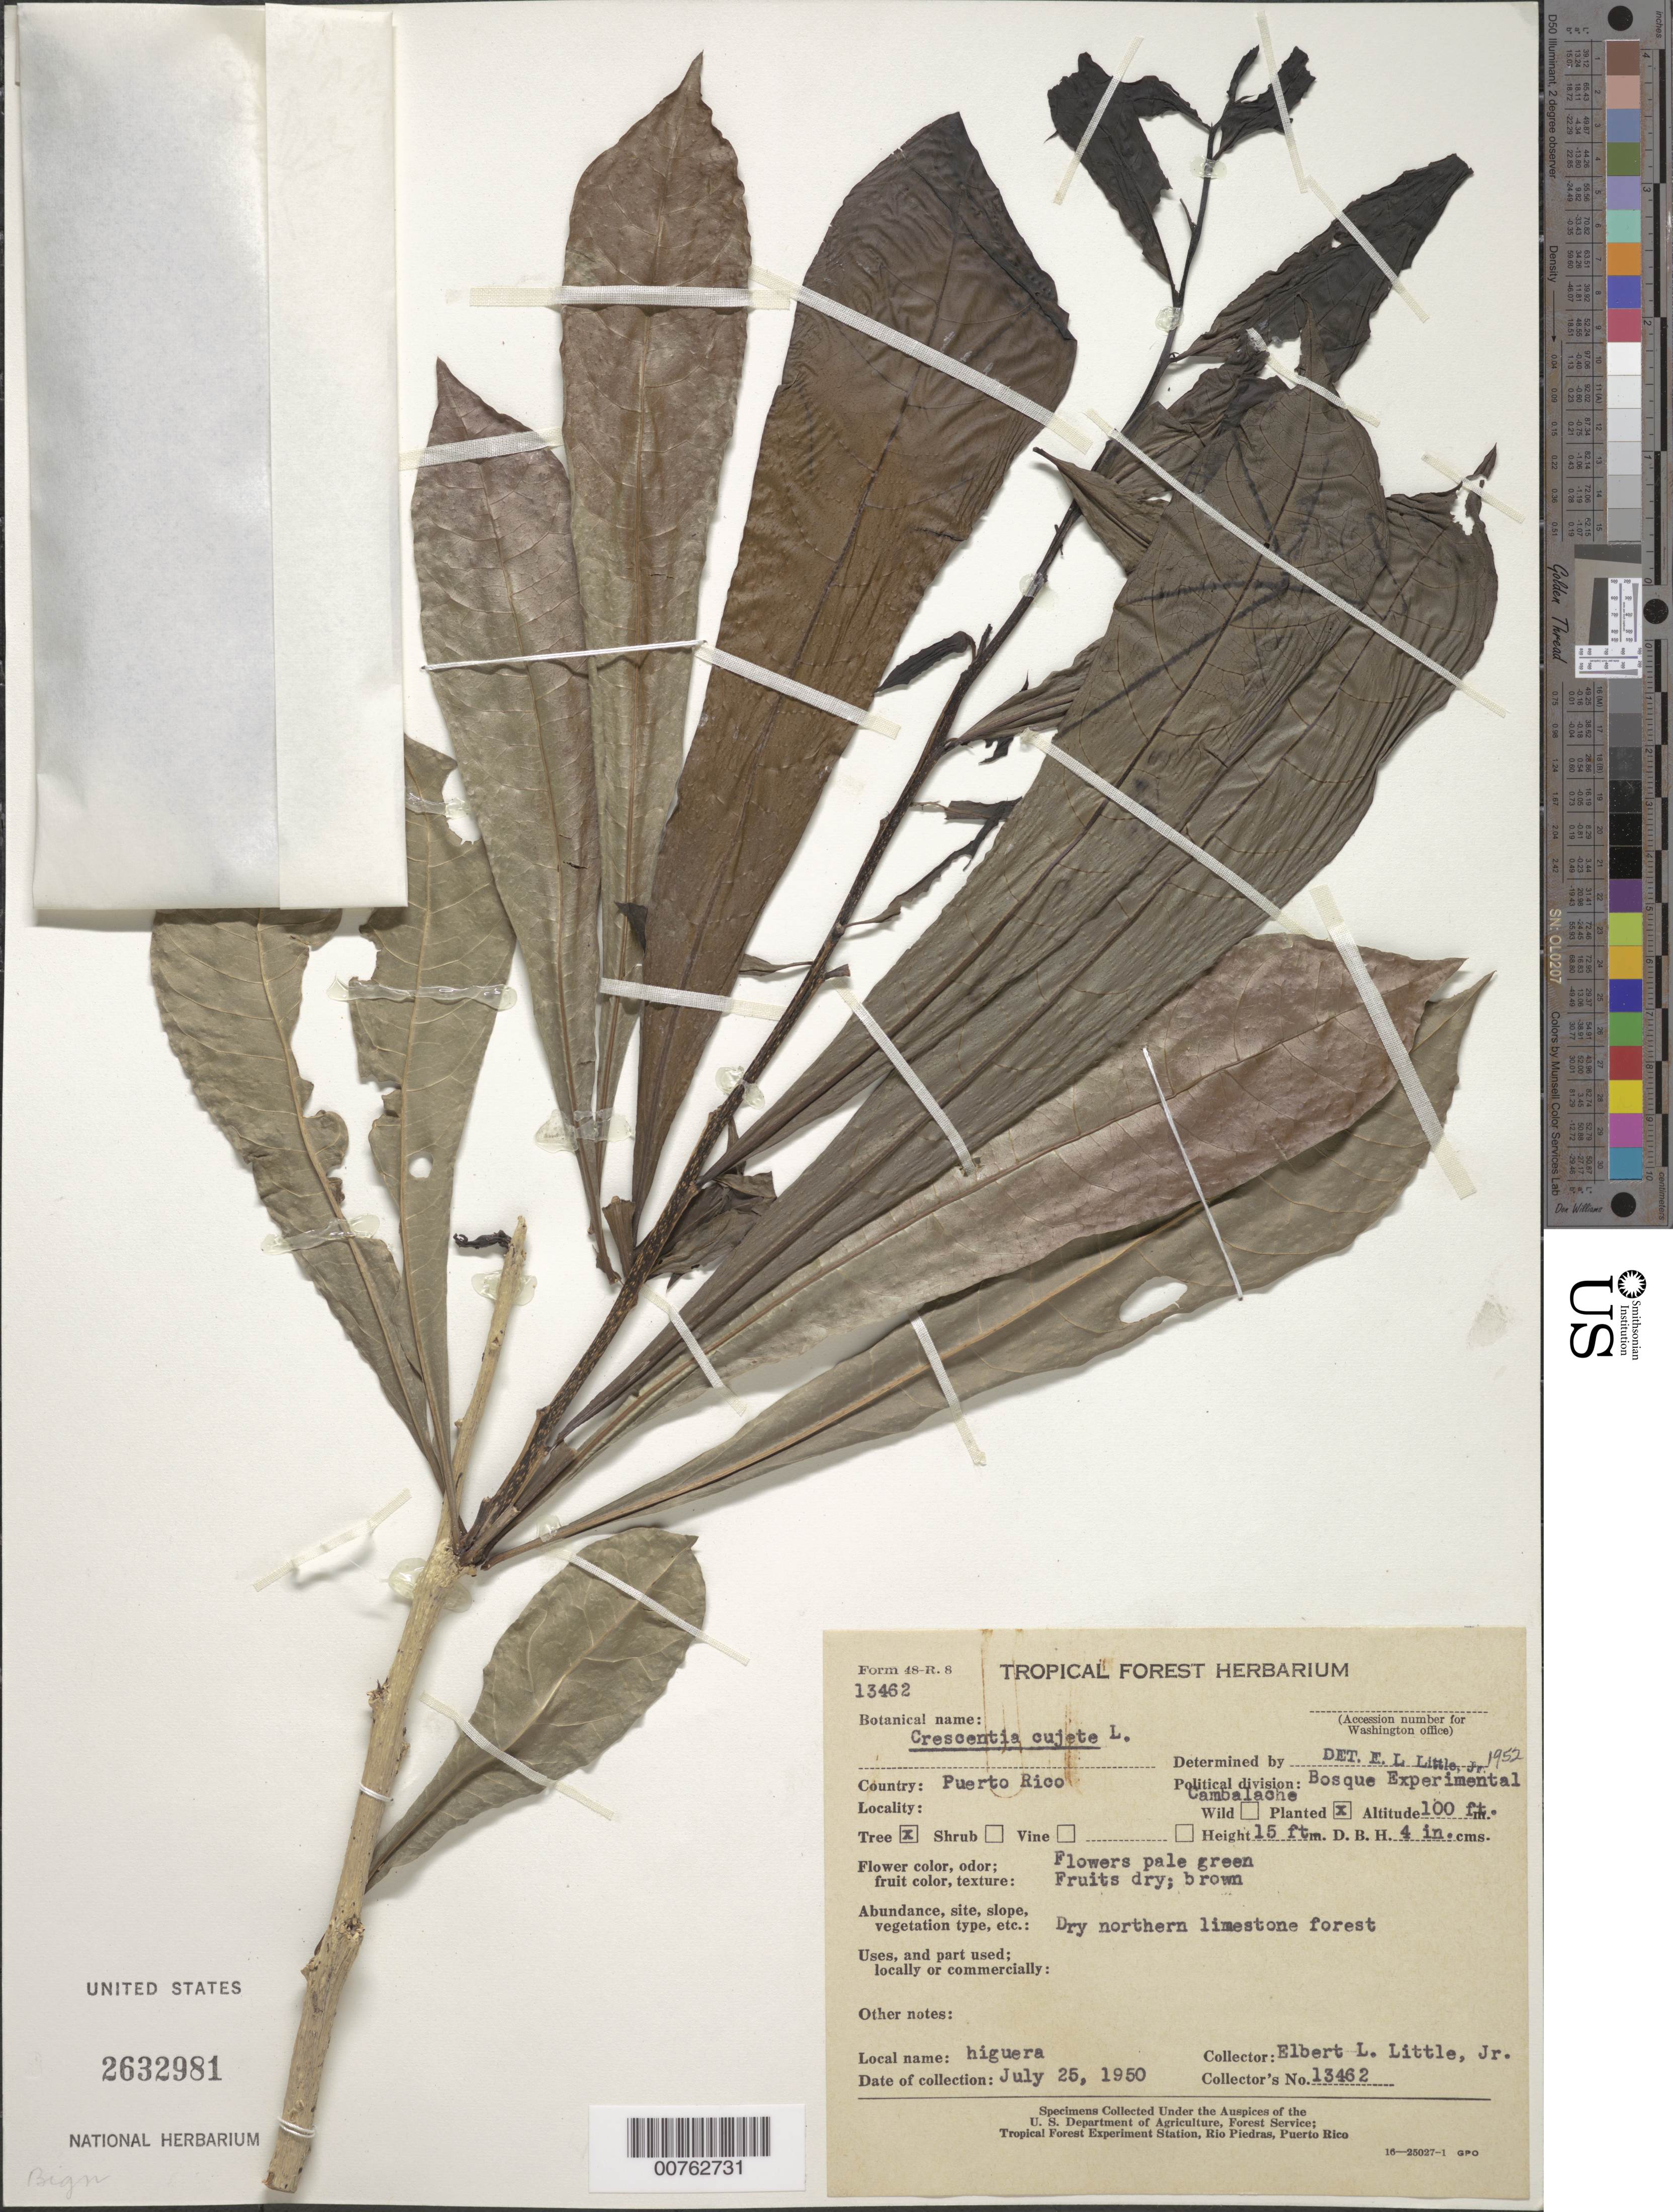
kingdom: Plantae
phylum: Tracheophyta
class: Magnoliopsida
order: Lamiales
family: Bignoniaceae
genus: Crescentia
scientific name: Crescentia cujete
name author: L.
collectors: E. L. Little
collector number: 13462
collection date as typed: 25 Jul 1950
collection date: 1950-07-25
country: Puerto Rico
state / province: Arecibo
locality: Bosque Experimental Cambalache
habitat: Dry northern limestone forest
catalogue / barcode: US 2632981